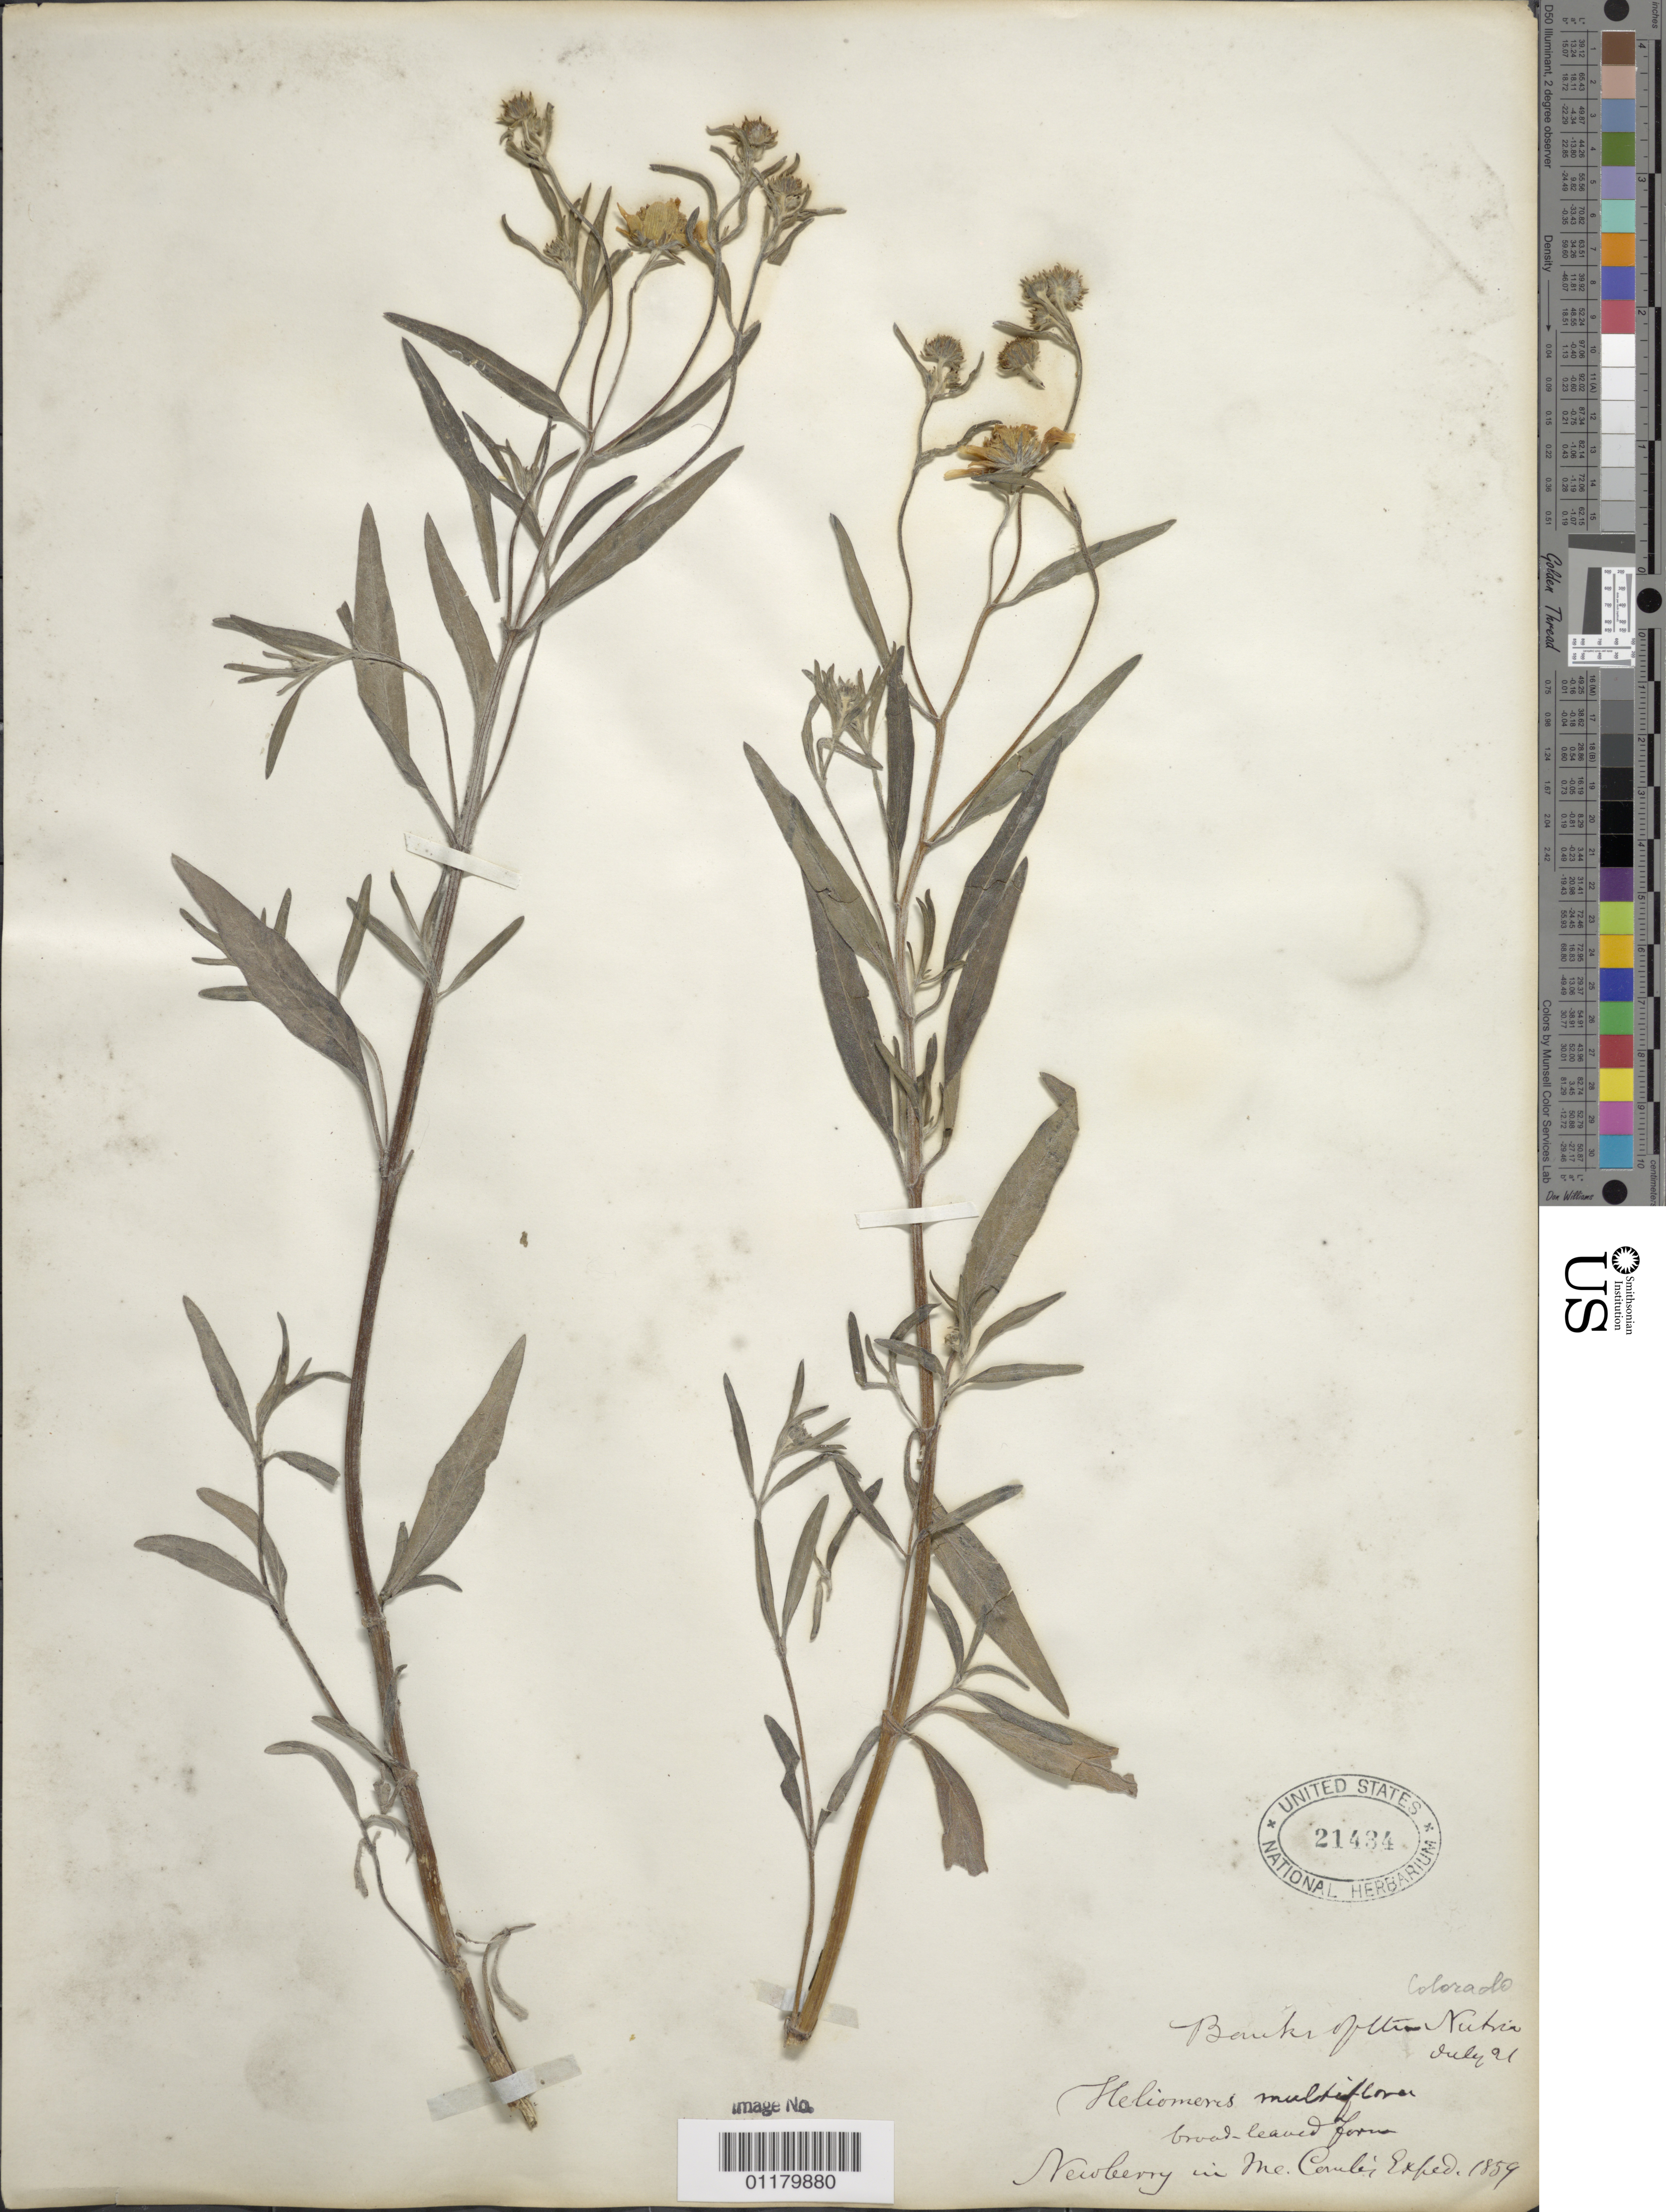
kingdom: Plantae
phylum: Tracheophyta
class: Magnoliopsida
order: Asterales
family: Asteraceae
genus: Heliomeris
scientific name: Heliomeris multiflora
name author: Nutt.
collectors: J. S. Newberry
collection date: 1859-07-21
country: United States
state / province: Colorado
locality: Banks of the Nutria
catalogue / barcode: US 21434